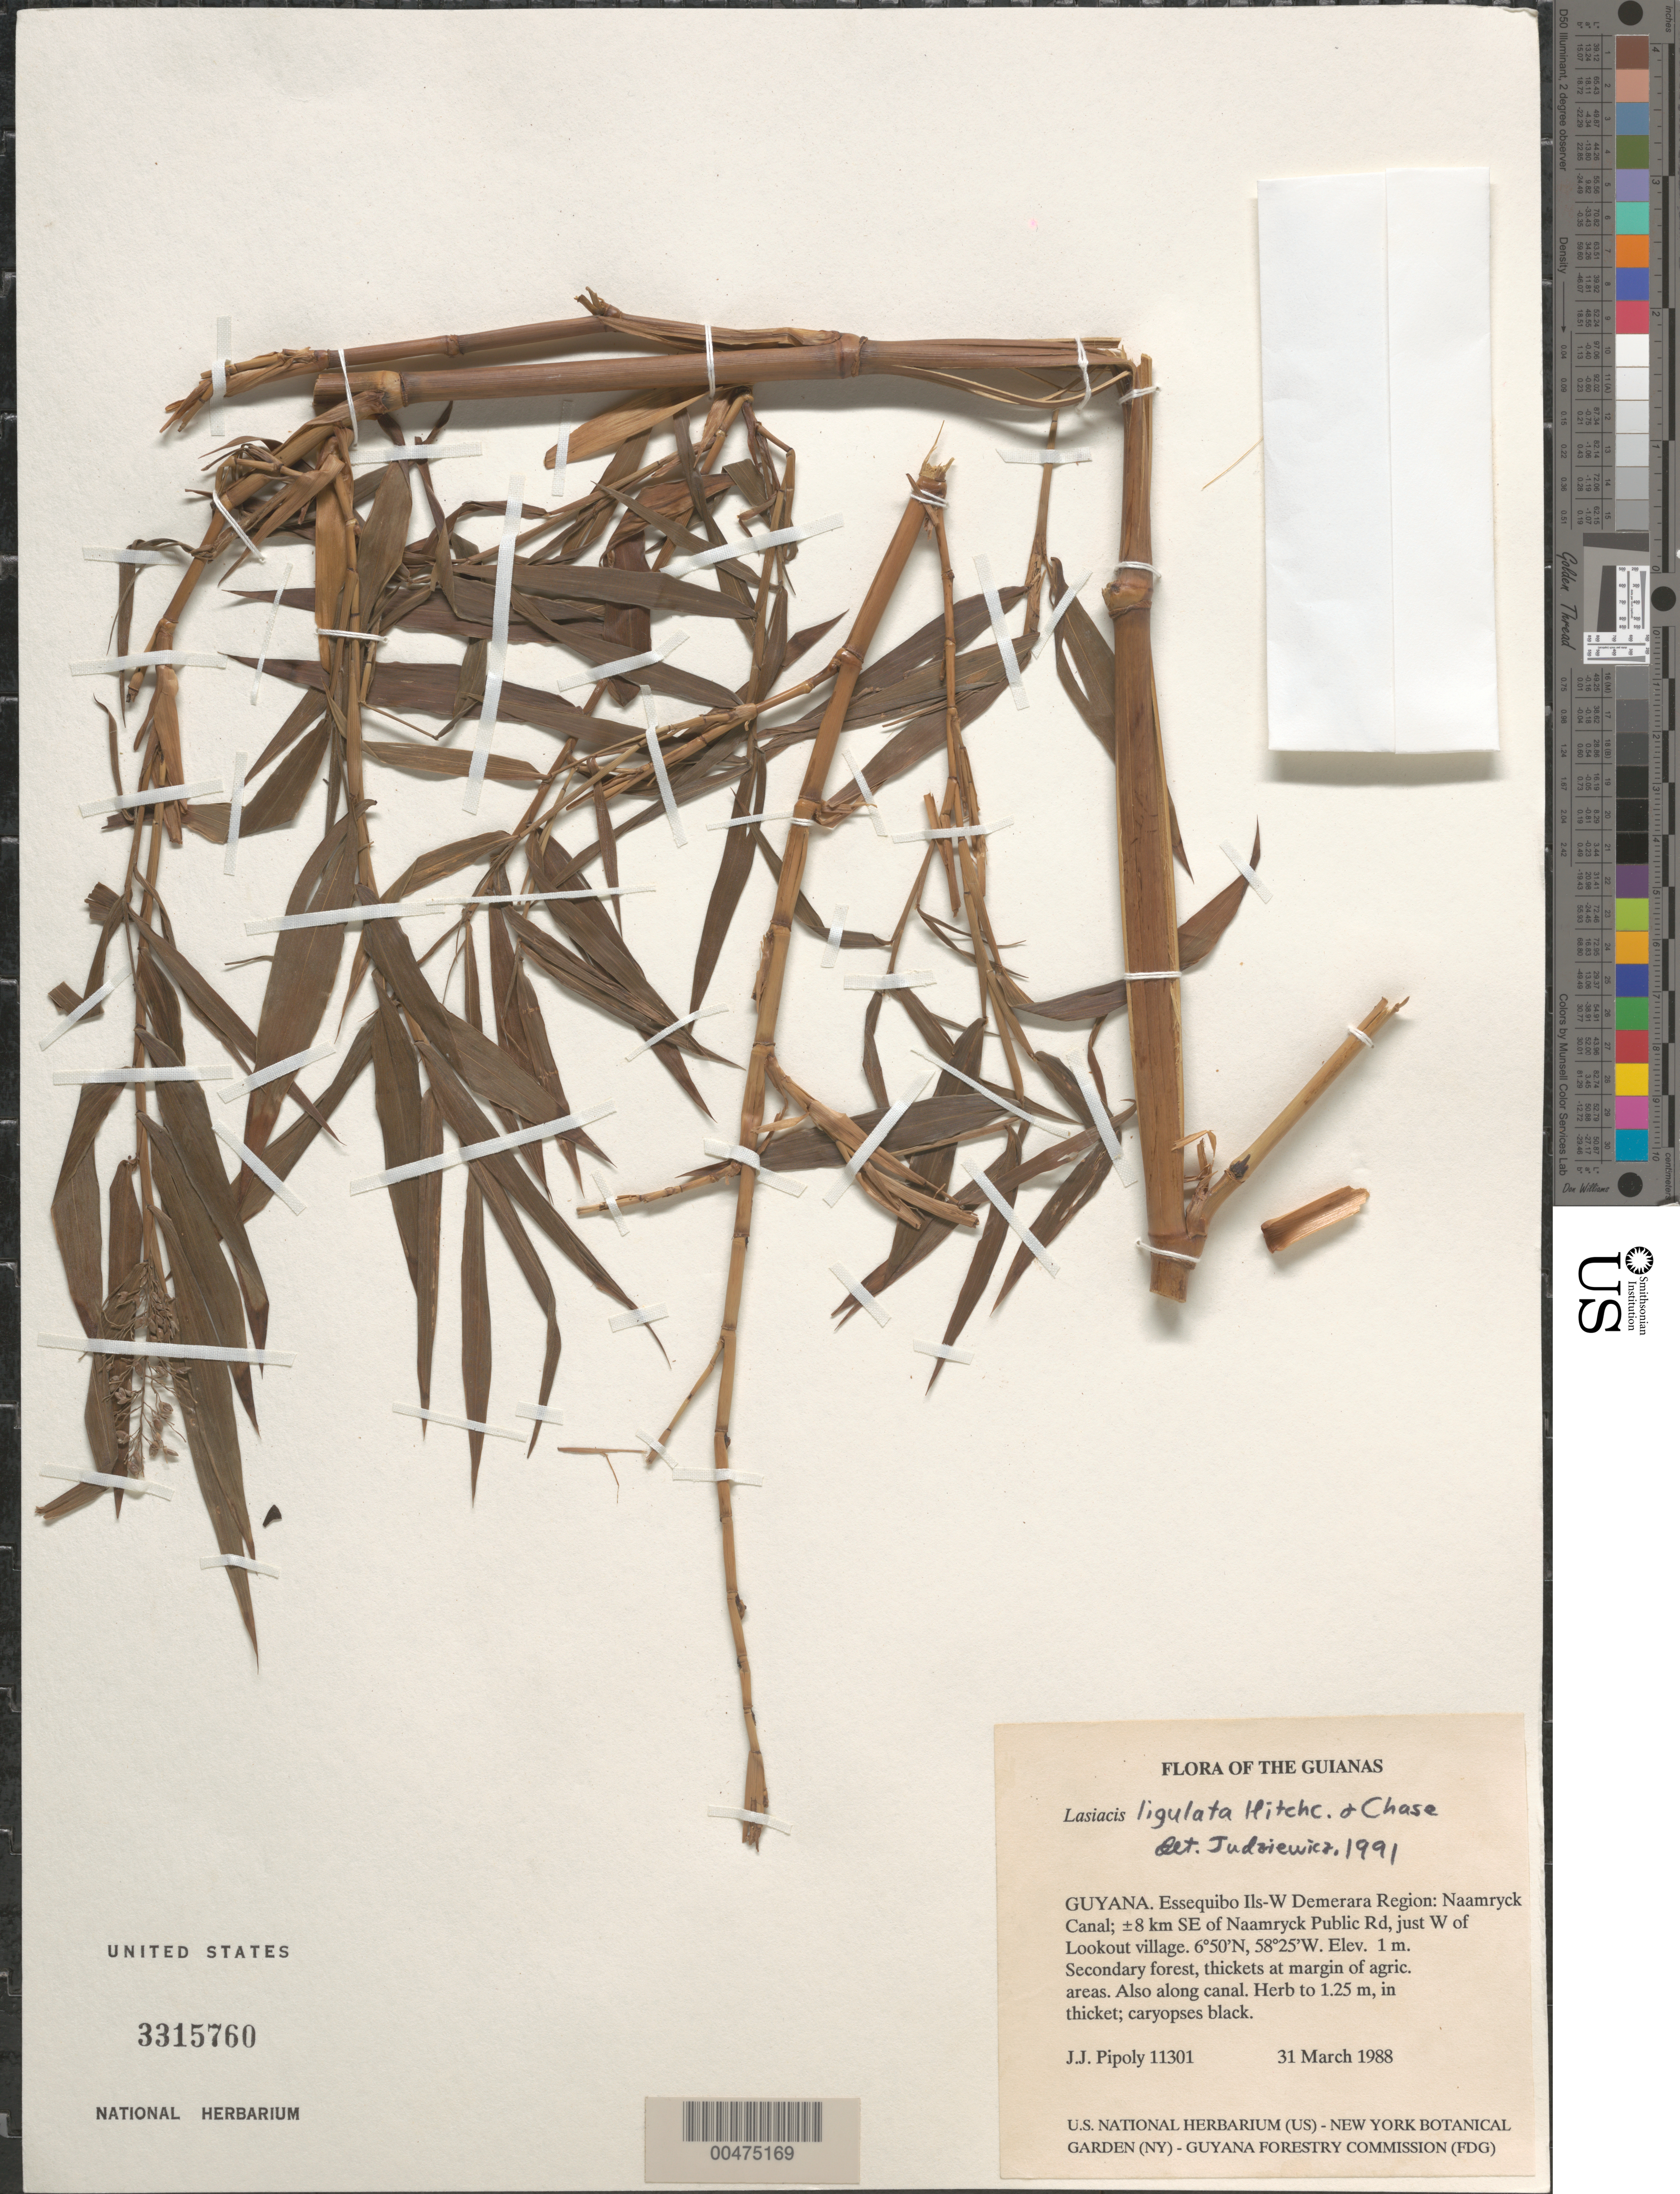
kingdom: Plantae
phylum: Tracheophyta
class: Liliopsida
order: Poales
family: Poaceae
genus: Lasiacis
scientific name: Lasiacis ligulata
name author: Hitchc. & Chase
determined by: Judziewicz, E. J.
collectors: J. J. Pipoly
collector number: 11301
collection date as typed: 31 March 1987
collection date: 1987-03-31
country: Guyana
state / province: Essequibo Isl-W. Demerara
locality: Naamryck Canal; ±8 km SE of Naamryck Public Rd, just W of Lookout village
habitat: Secondary forest, thickets at margin of agric. areas. Also along canal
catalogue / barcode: US 3315760